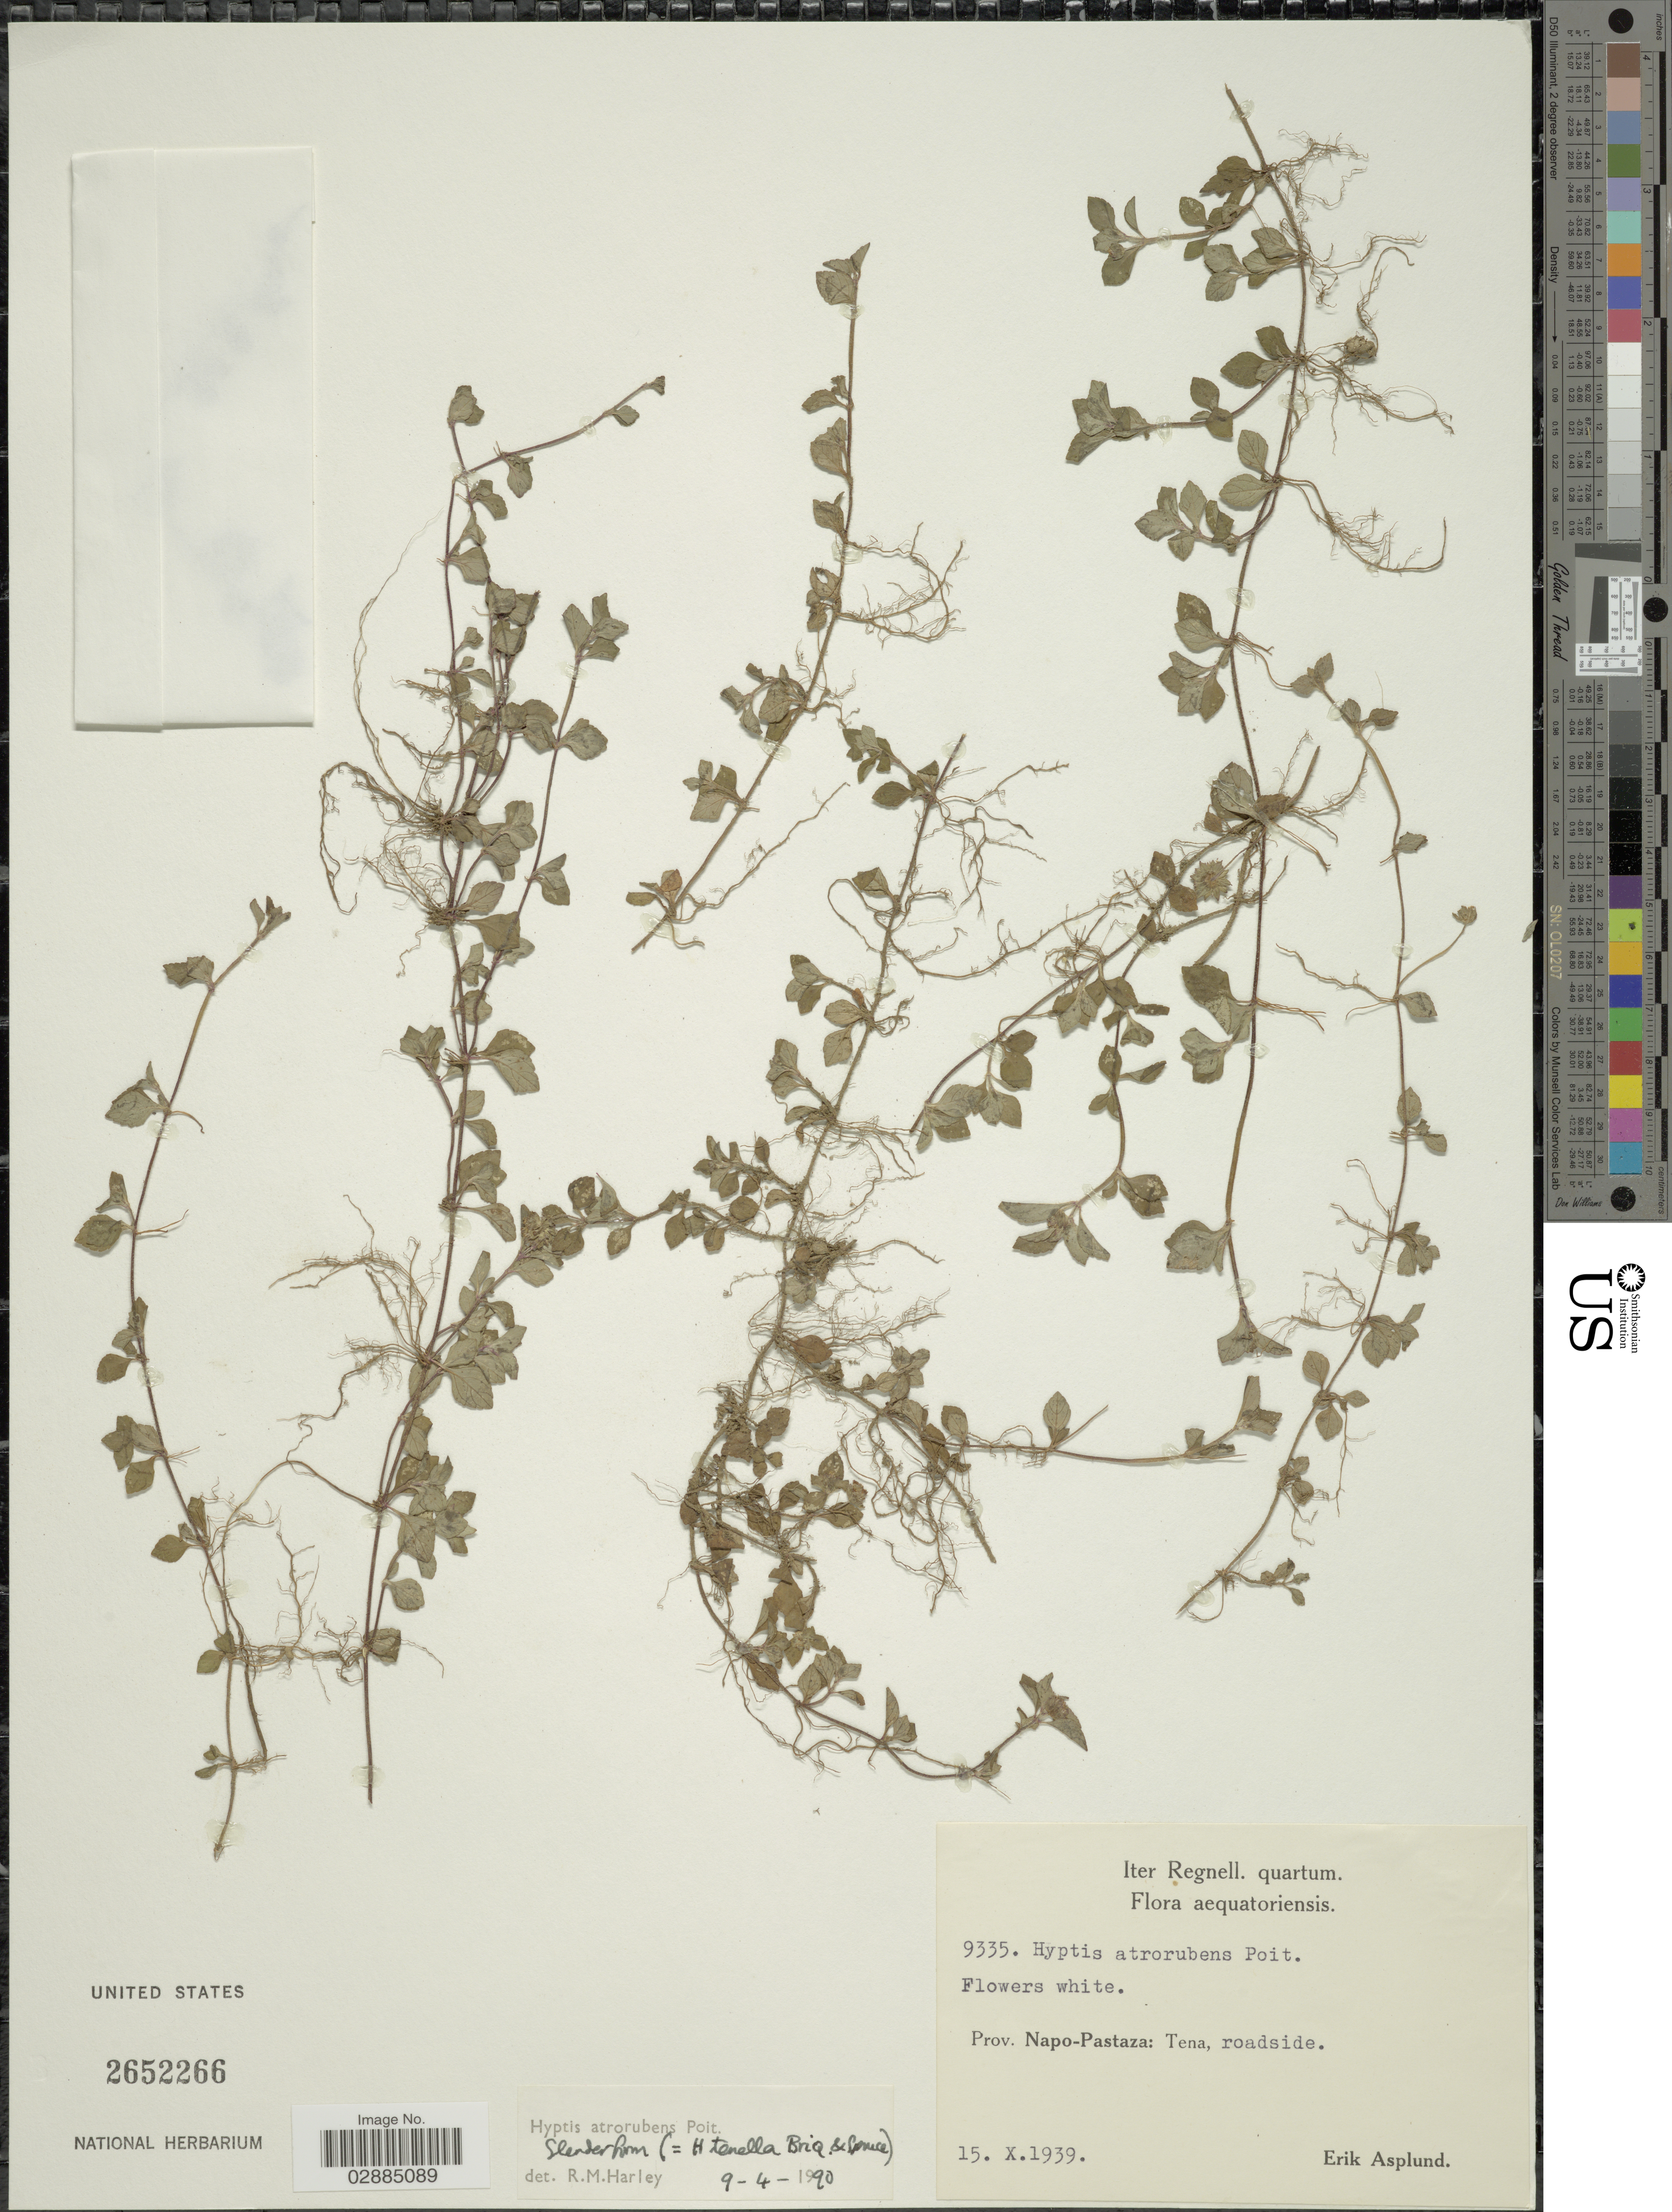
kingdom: Plantae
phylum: Tracheophyta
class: Magnoliopsida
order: Lamiales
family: Lamiaceae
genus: Hyptis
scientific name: Hyptis atrorubens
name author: Poit.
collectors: E. Asplund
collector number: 9335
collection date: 1939-10-15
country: Ecuador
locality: Prov. Napo-Pastaza, Tena, Roadside.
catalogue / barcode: US 2652266